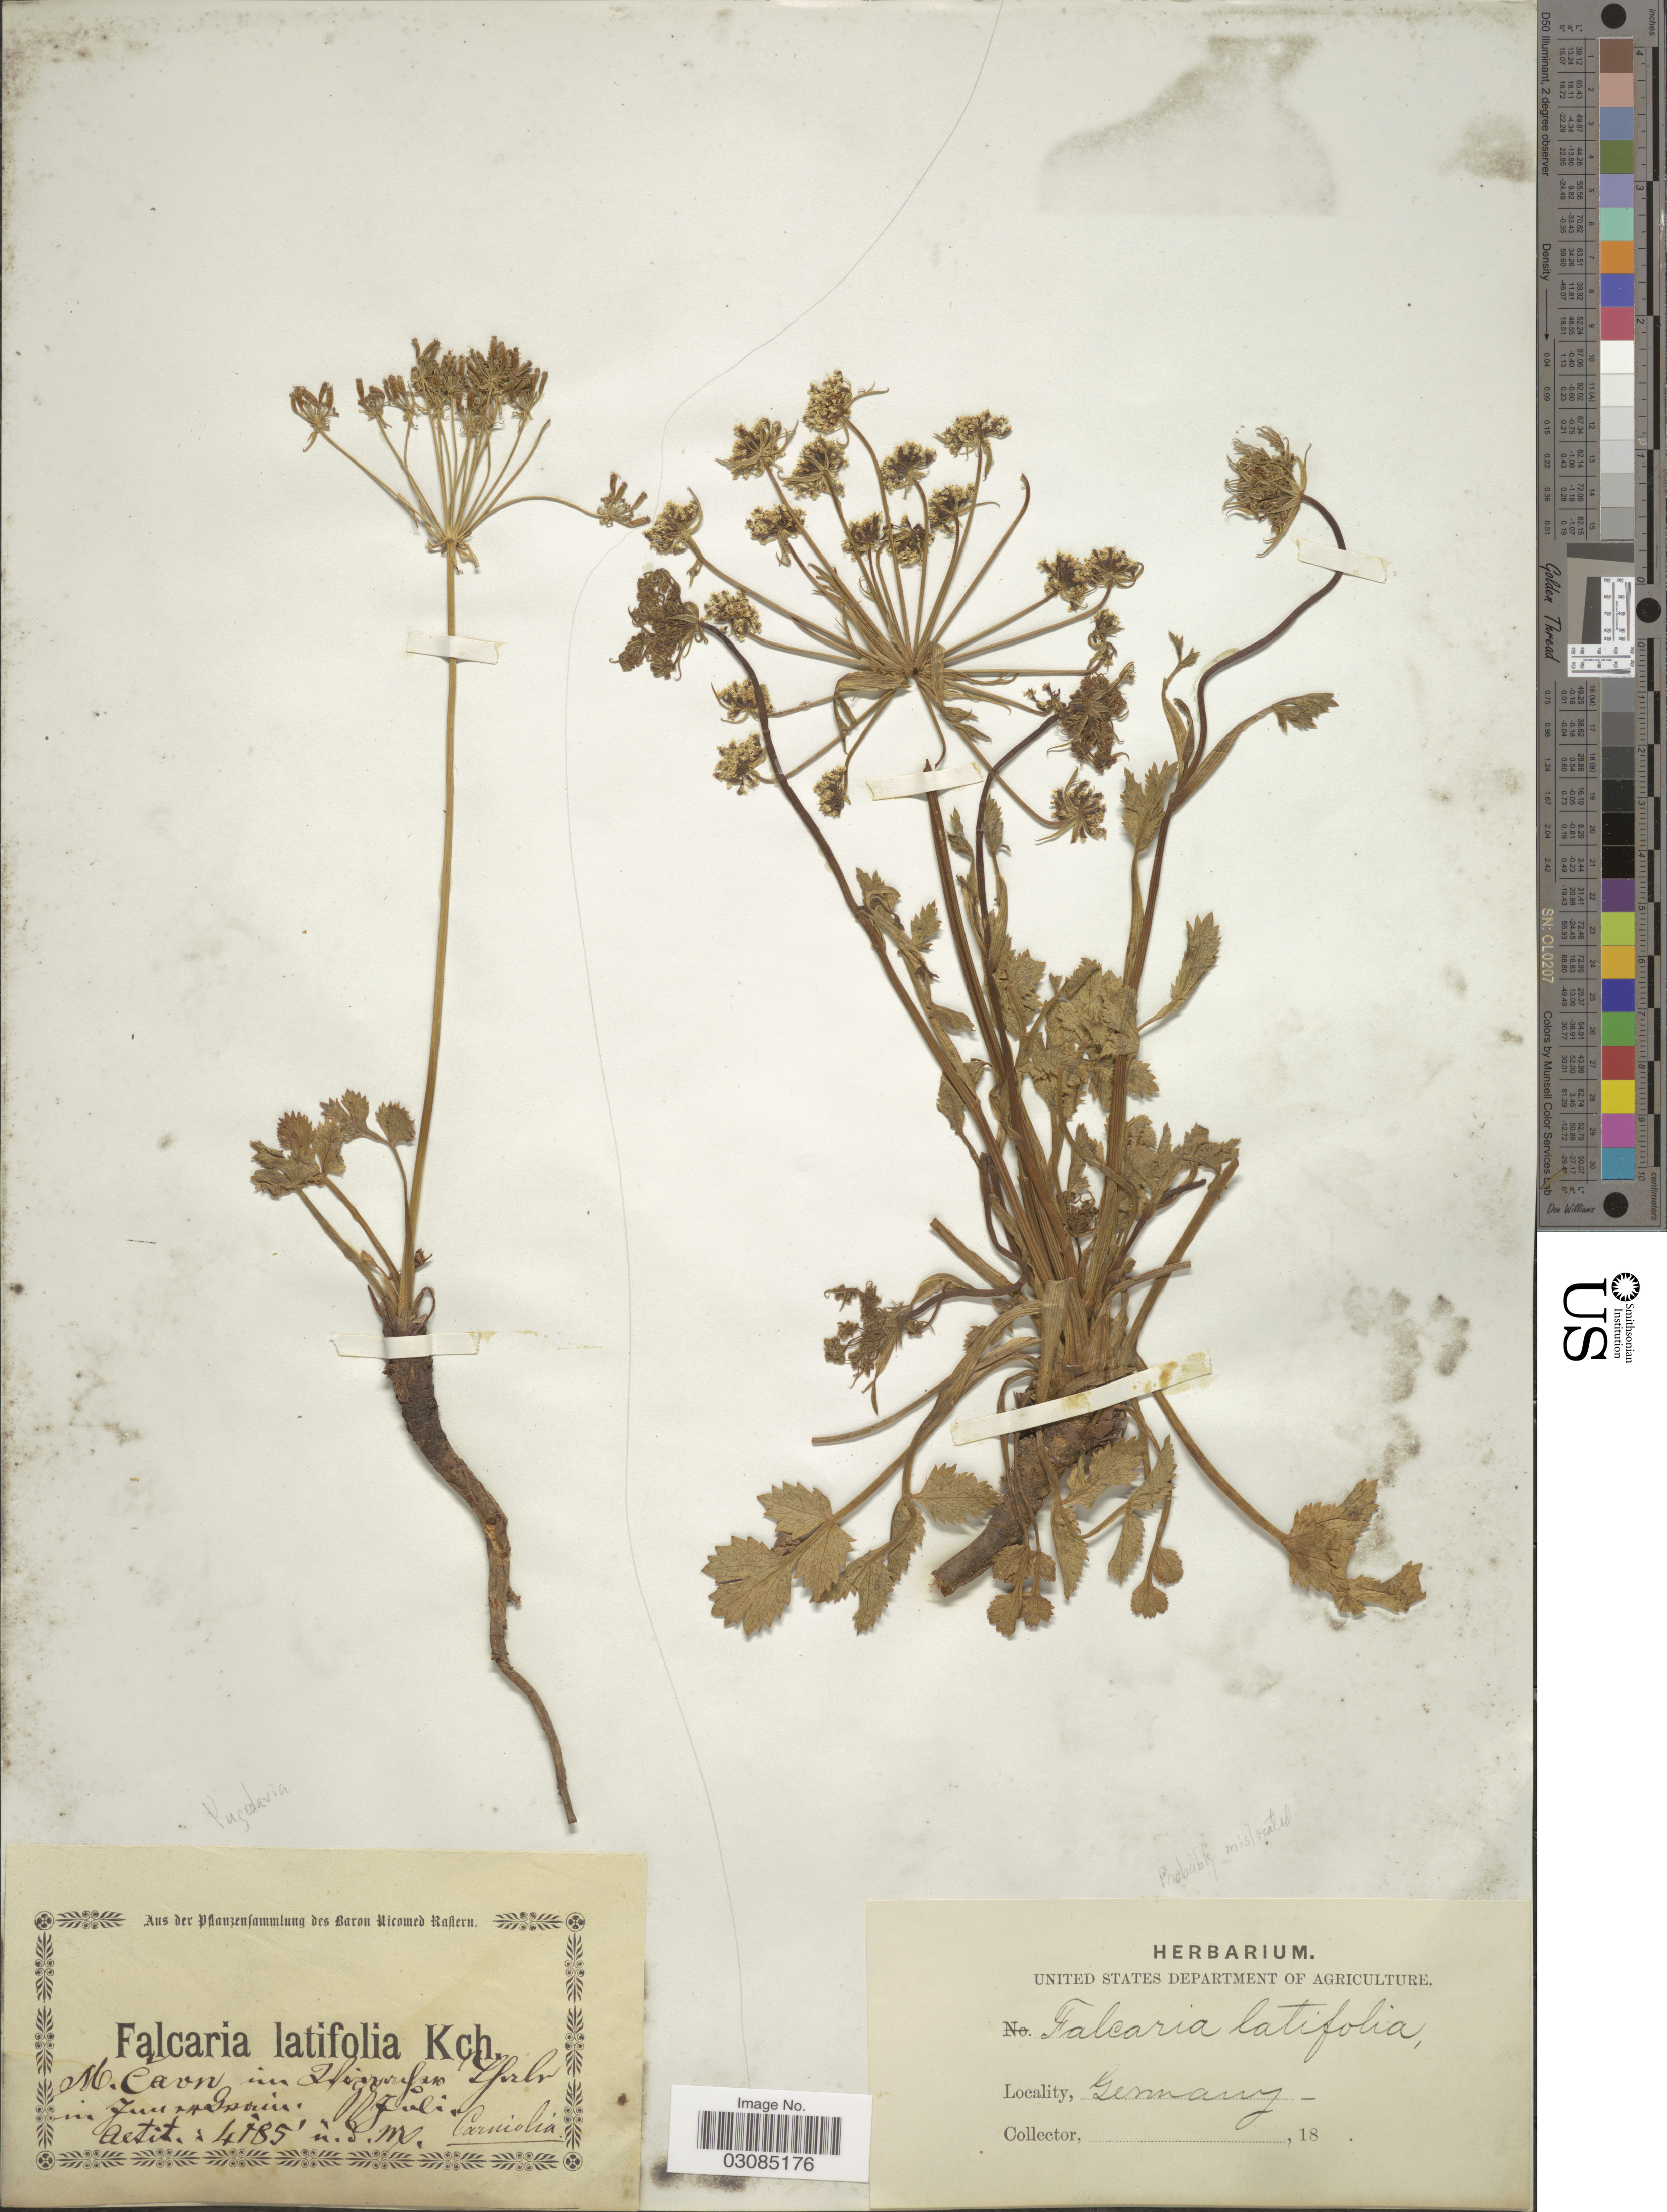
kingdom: Plantae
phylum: Tracheophyta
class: Magnoliopsida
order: Apiales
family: Apiaceae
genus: Falcaria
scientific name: Falcaria latifolia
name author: (Williams et al.) W.D.J. Koch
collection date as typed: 18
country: Germany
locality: Aestit. Carniolia.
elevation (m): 1276